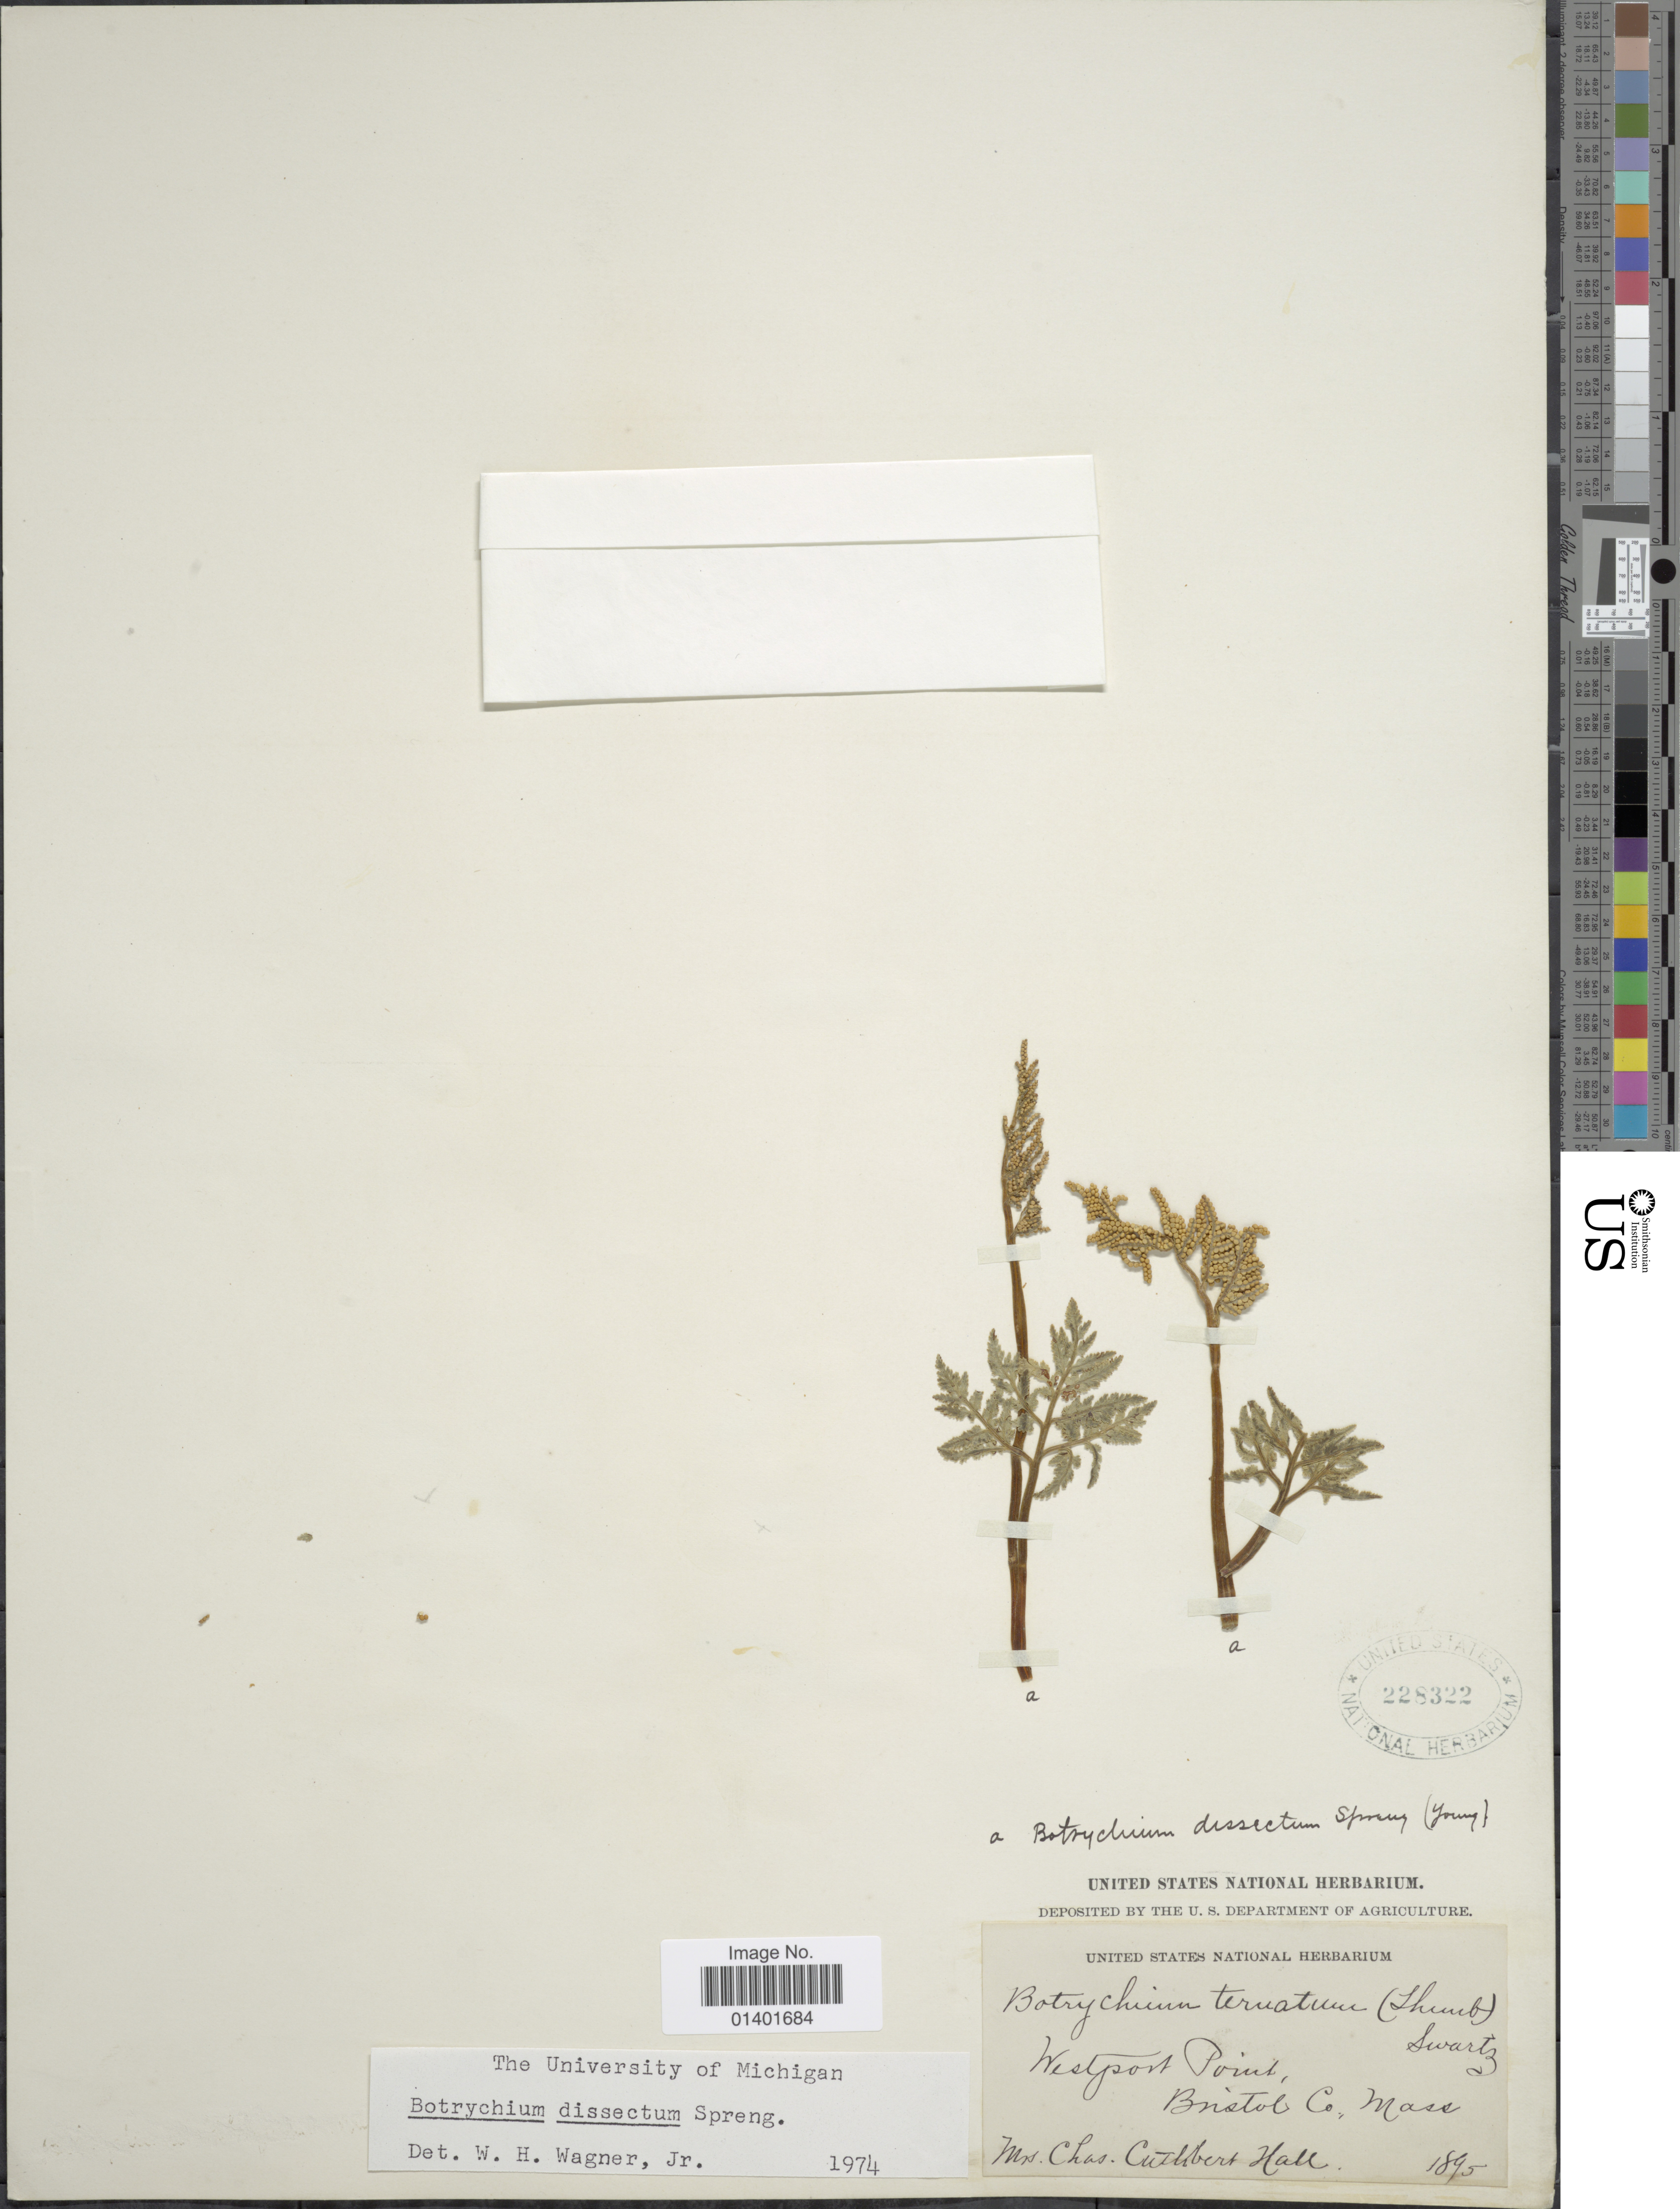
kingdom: Plantae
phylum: Tracheophyta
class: Polypodiopsida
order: Ophioglossales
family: Ophioglossaceae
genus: Botrychium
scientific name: Botrychium dissectum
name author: Spreng.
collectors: C. C. Hall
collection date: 1895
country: United States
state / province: Massachusetts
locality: Westport Point, Bristol Co.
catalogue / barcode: US 228322